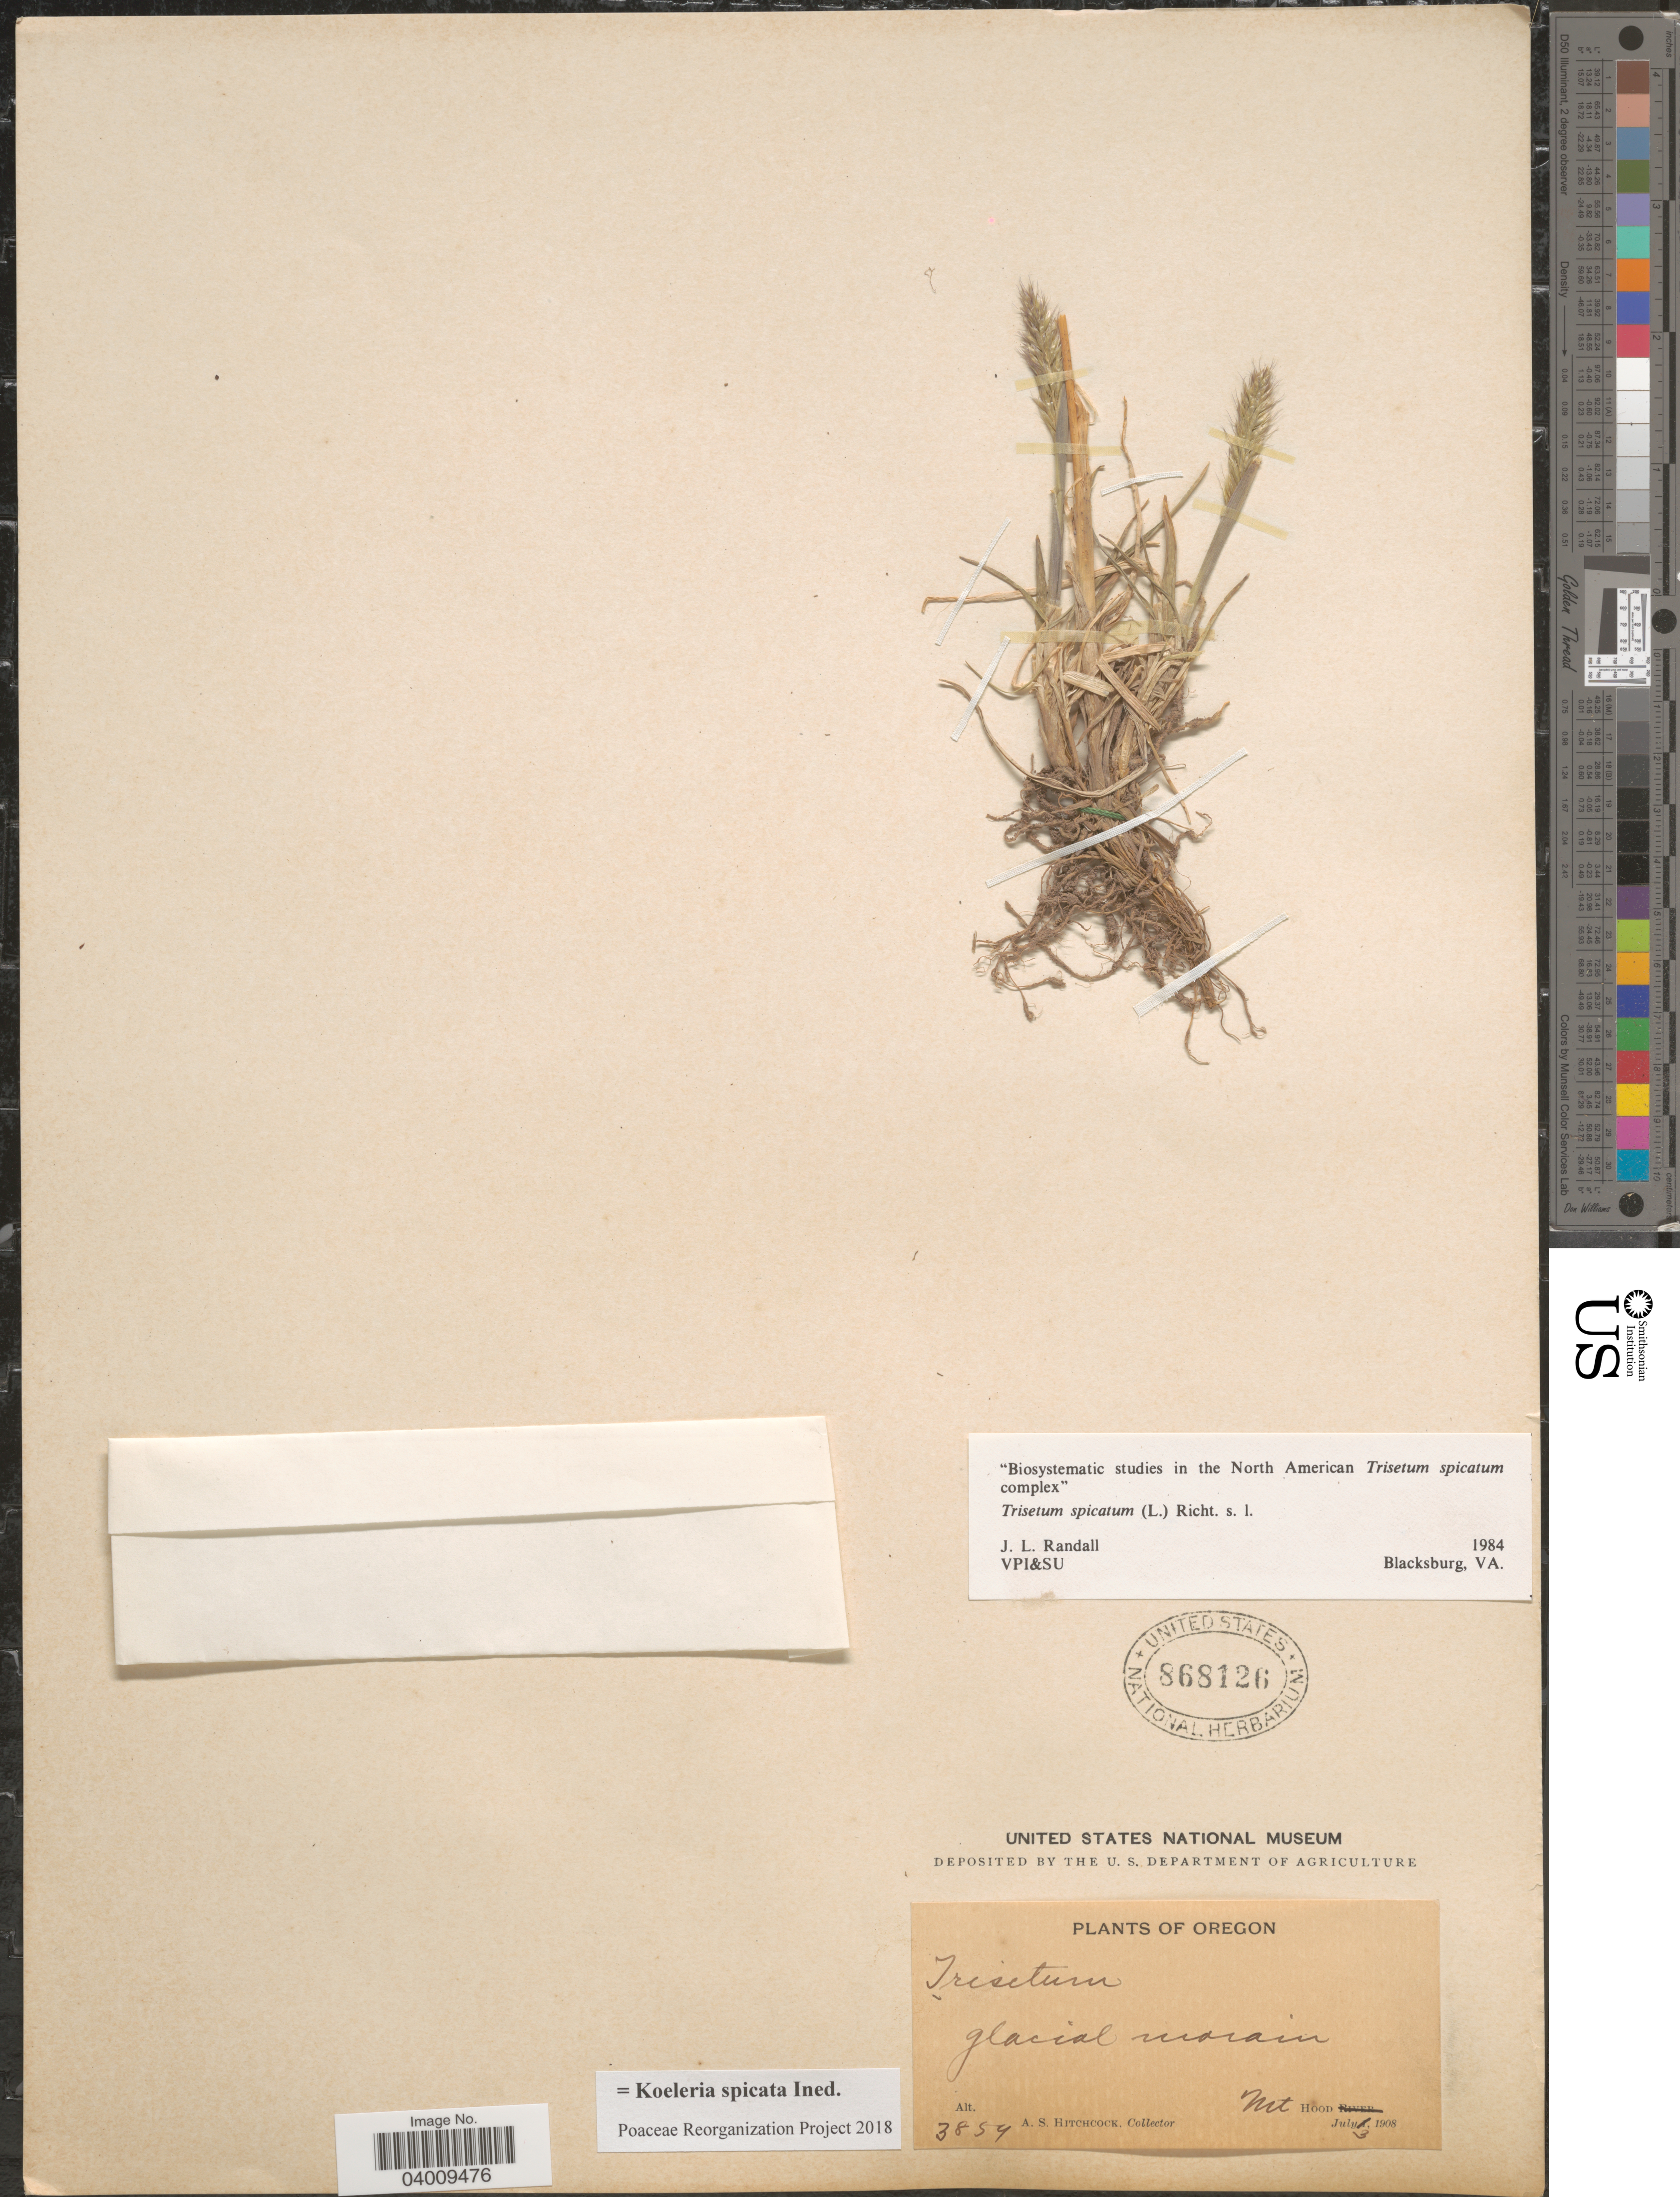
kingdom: Plantae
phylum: Tracheophyta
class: Liliopsida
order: Poales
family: Poaceae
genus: Koeleria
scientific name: Koeleria spicata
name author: (L.) Barberá et al.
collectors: A. S. Hitchcock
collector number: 3854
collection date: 1908-07-03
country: United States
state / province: Oregon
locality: Glacial morain. Mt. hood.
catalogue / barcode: US 868126